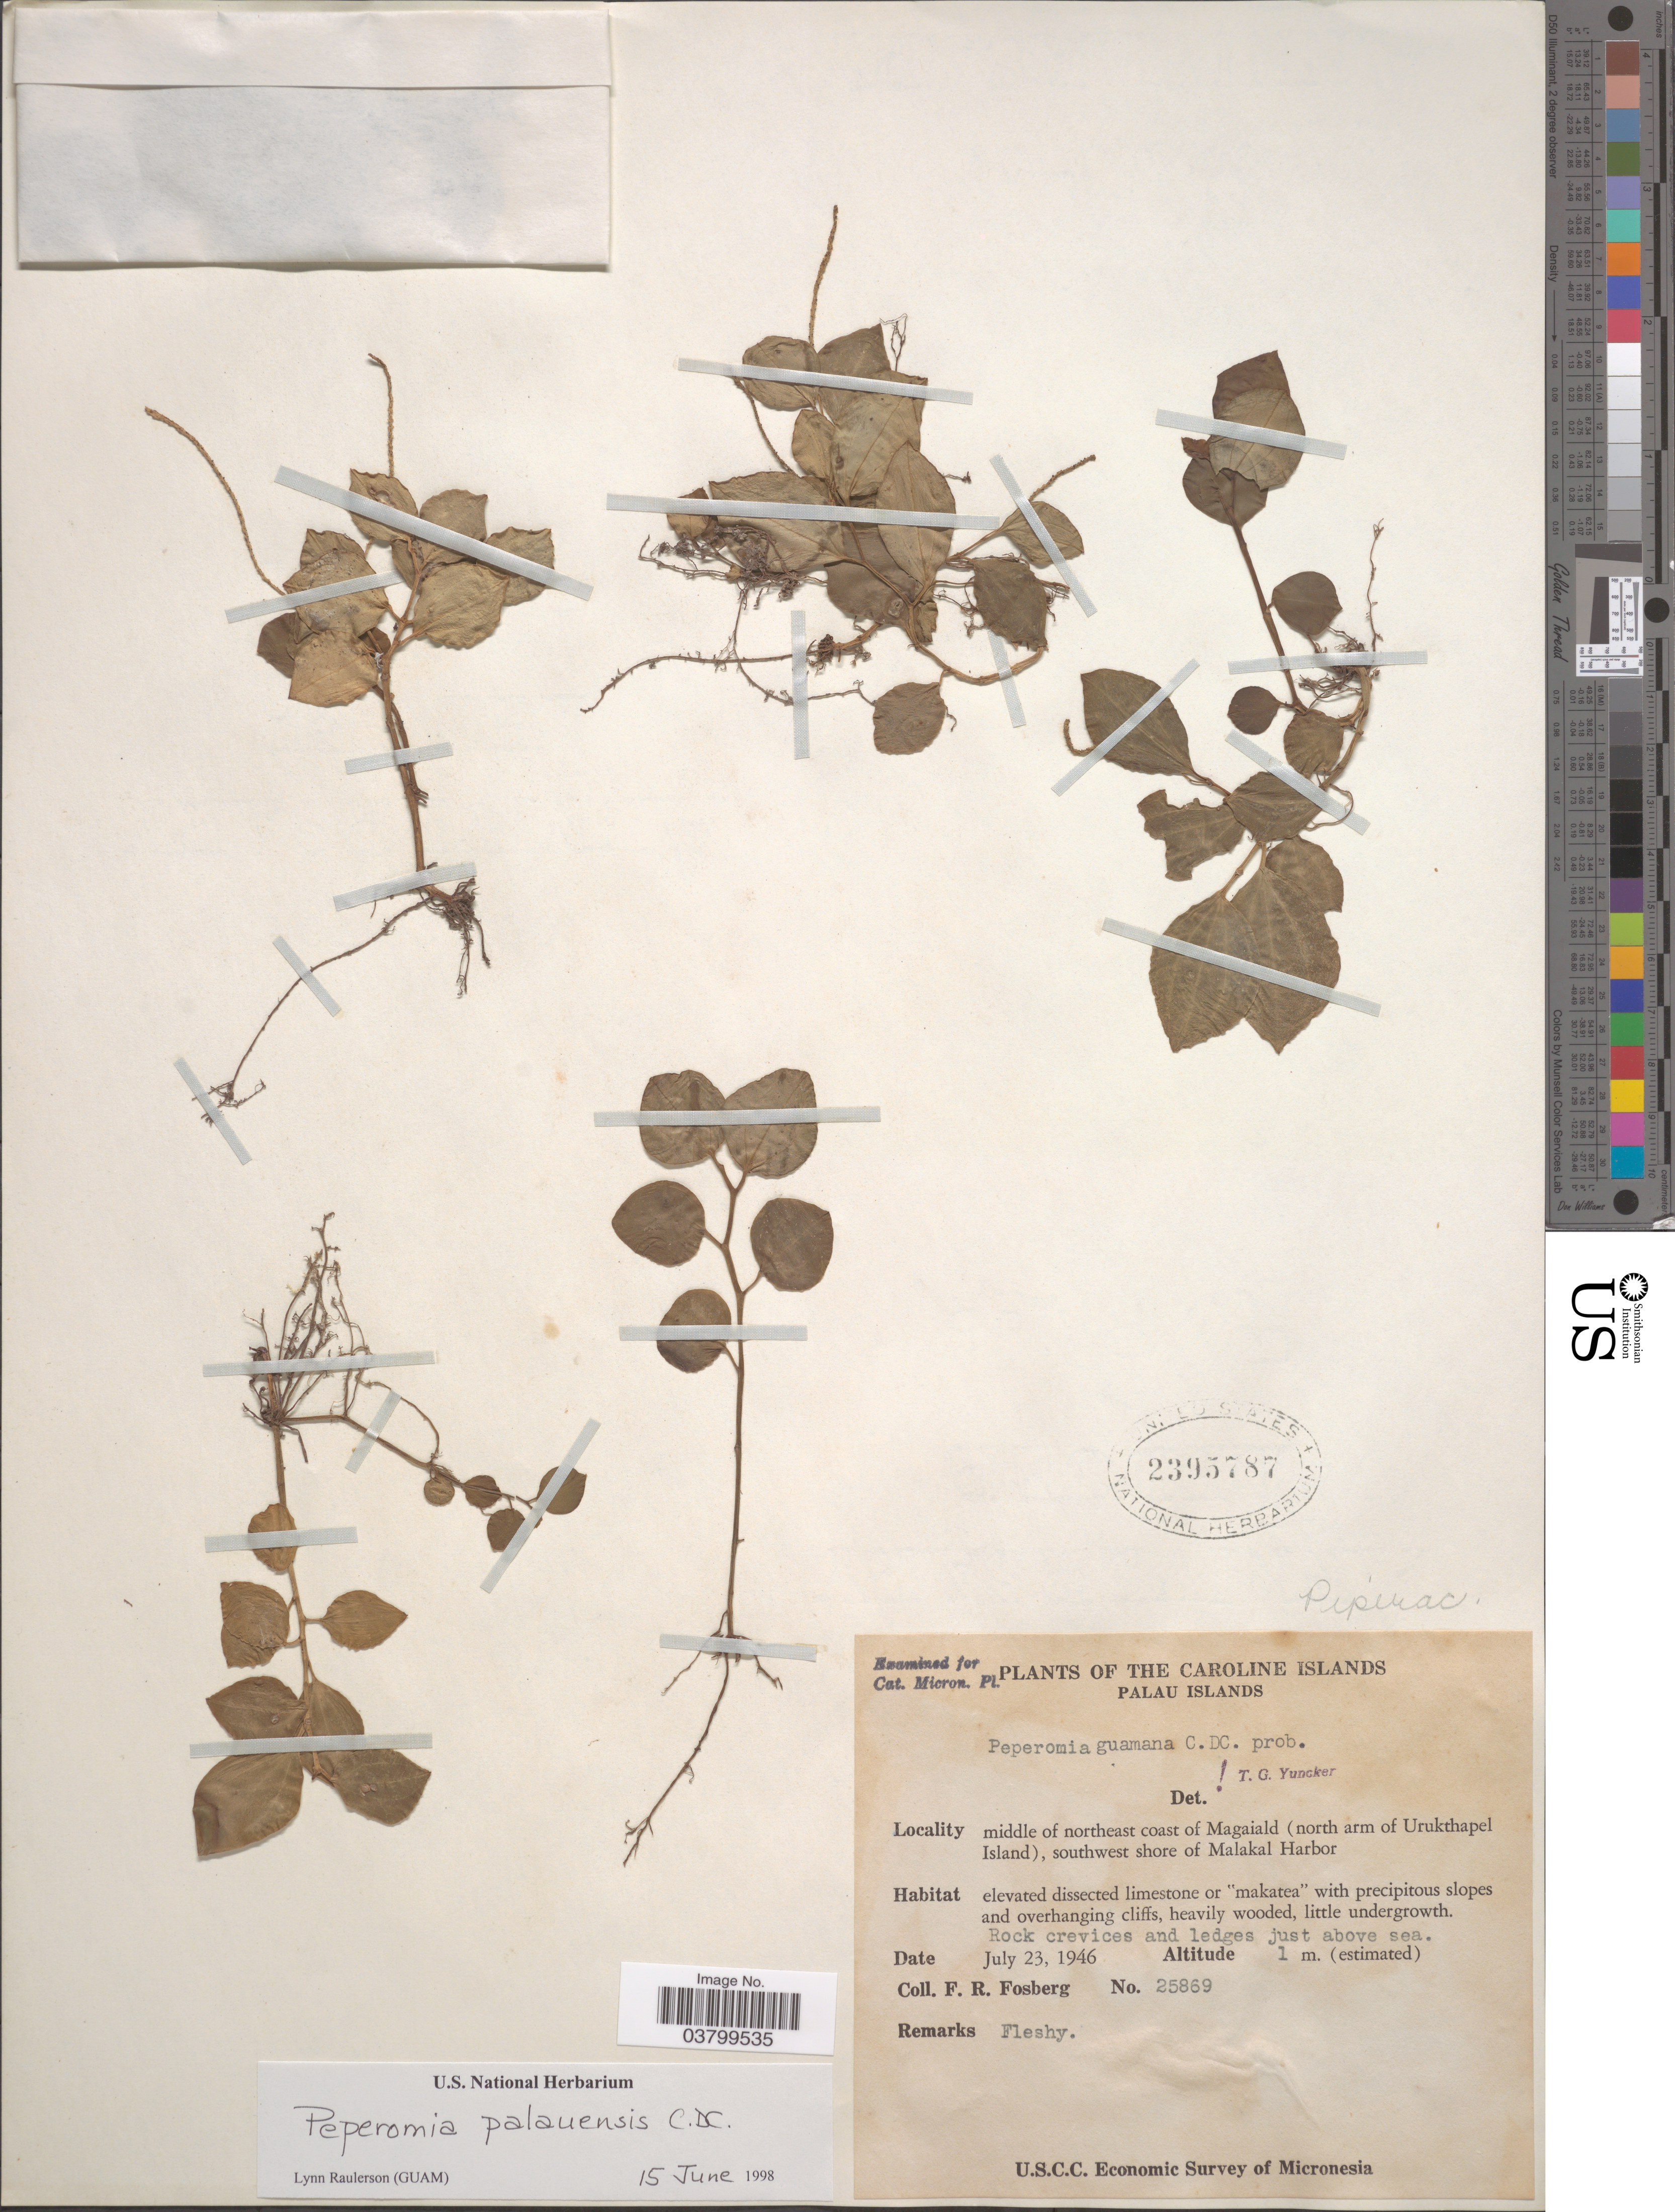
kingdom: Plantae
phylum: Tracheophyta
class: Magnoliopsida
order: Piperales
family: Piperaceae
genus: Peperomia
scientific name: Peperomia palauensis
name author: C. DC.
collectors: F. R. Fosberg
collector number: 25869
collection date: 1946-07-23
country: Palau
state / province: Koror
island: Ngeruktabel [Urukthapel]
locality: The Caroline Islands. Palau Islands. Middle of northeast coast of Magaiald (north arm of Urukthapel Island), southwest shore of Malakal Harbor.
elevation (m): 1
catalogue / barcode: US 2395787